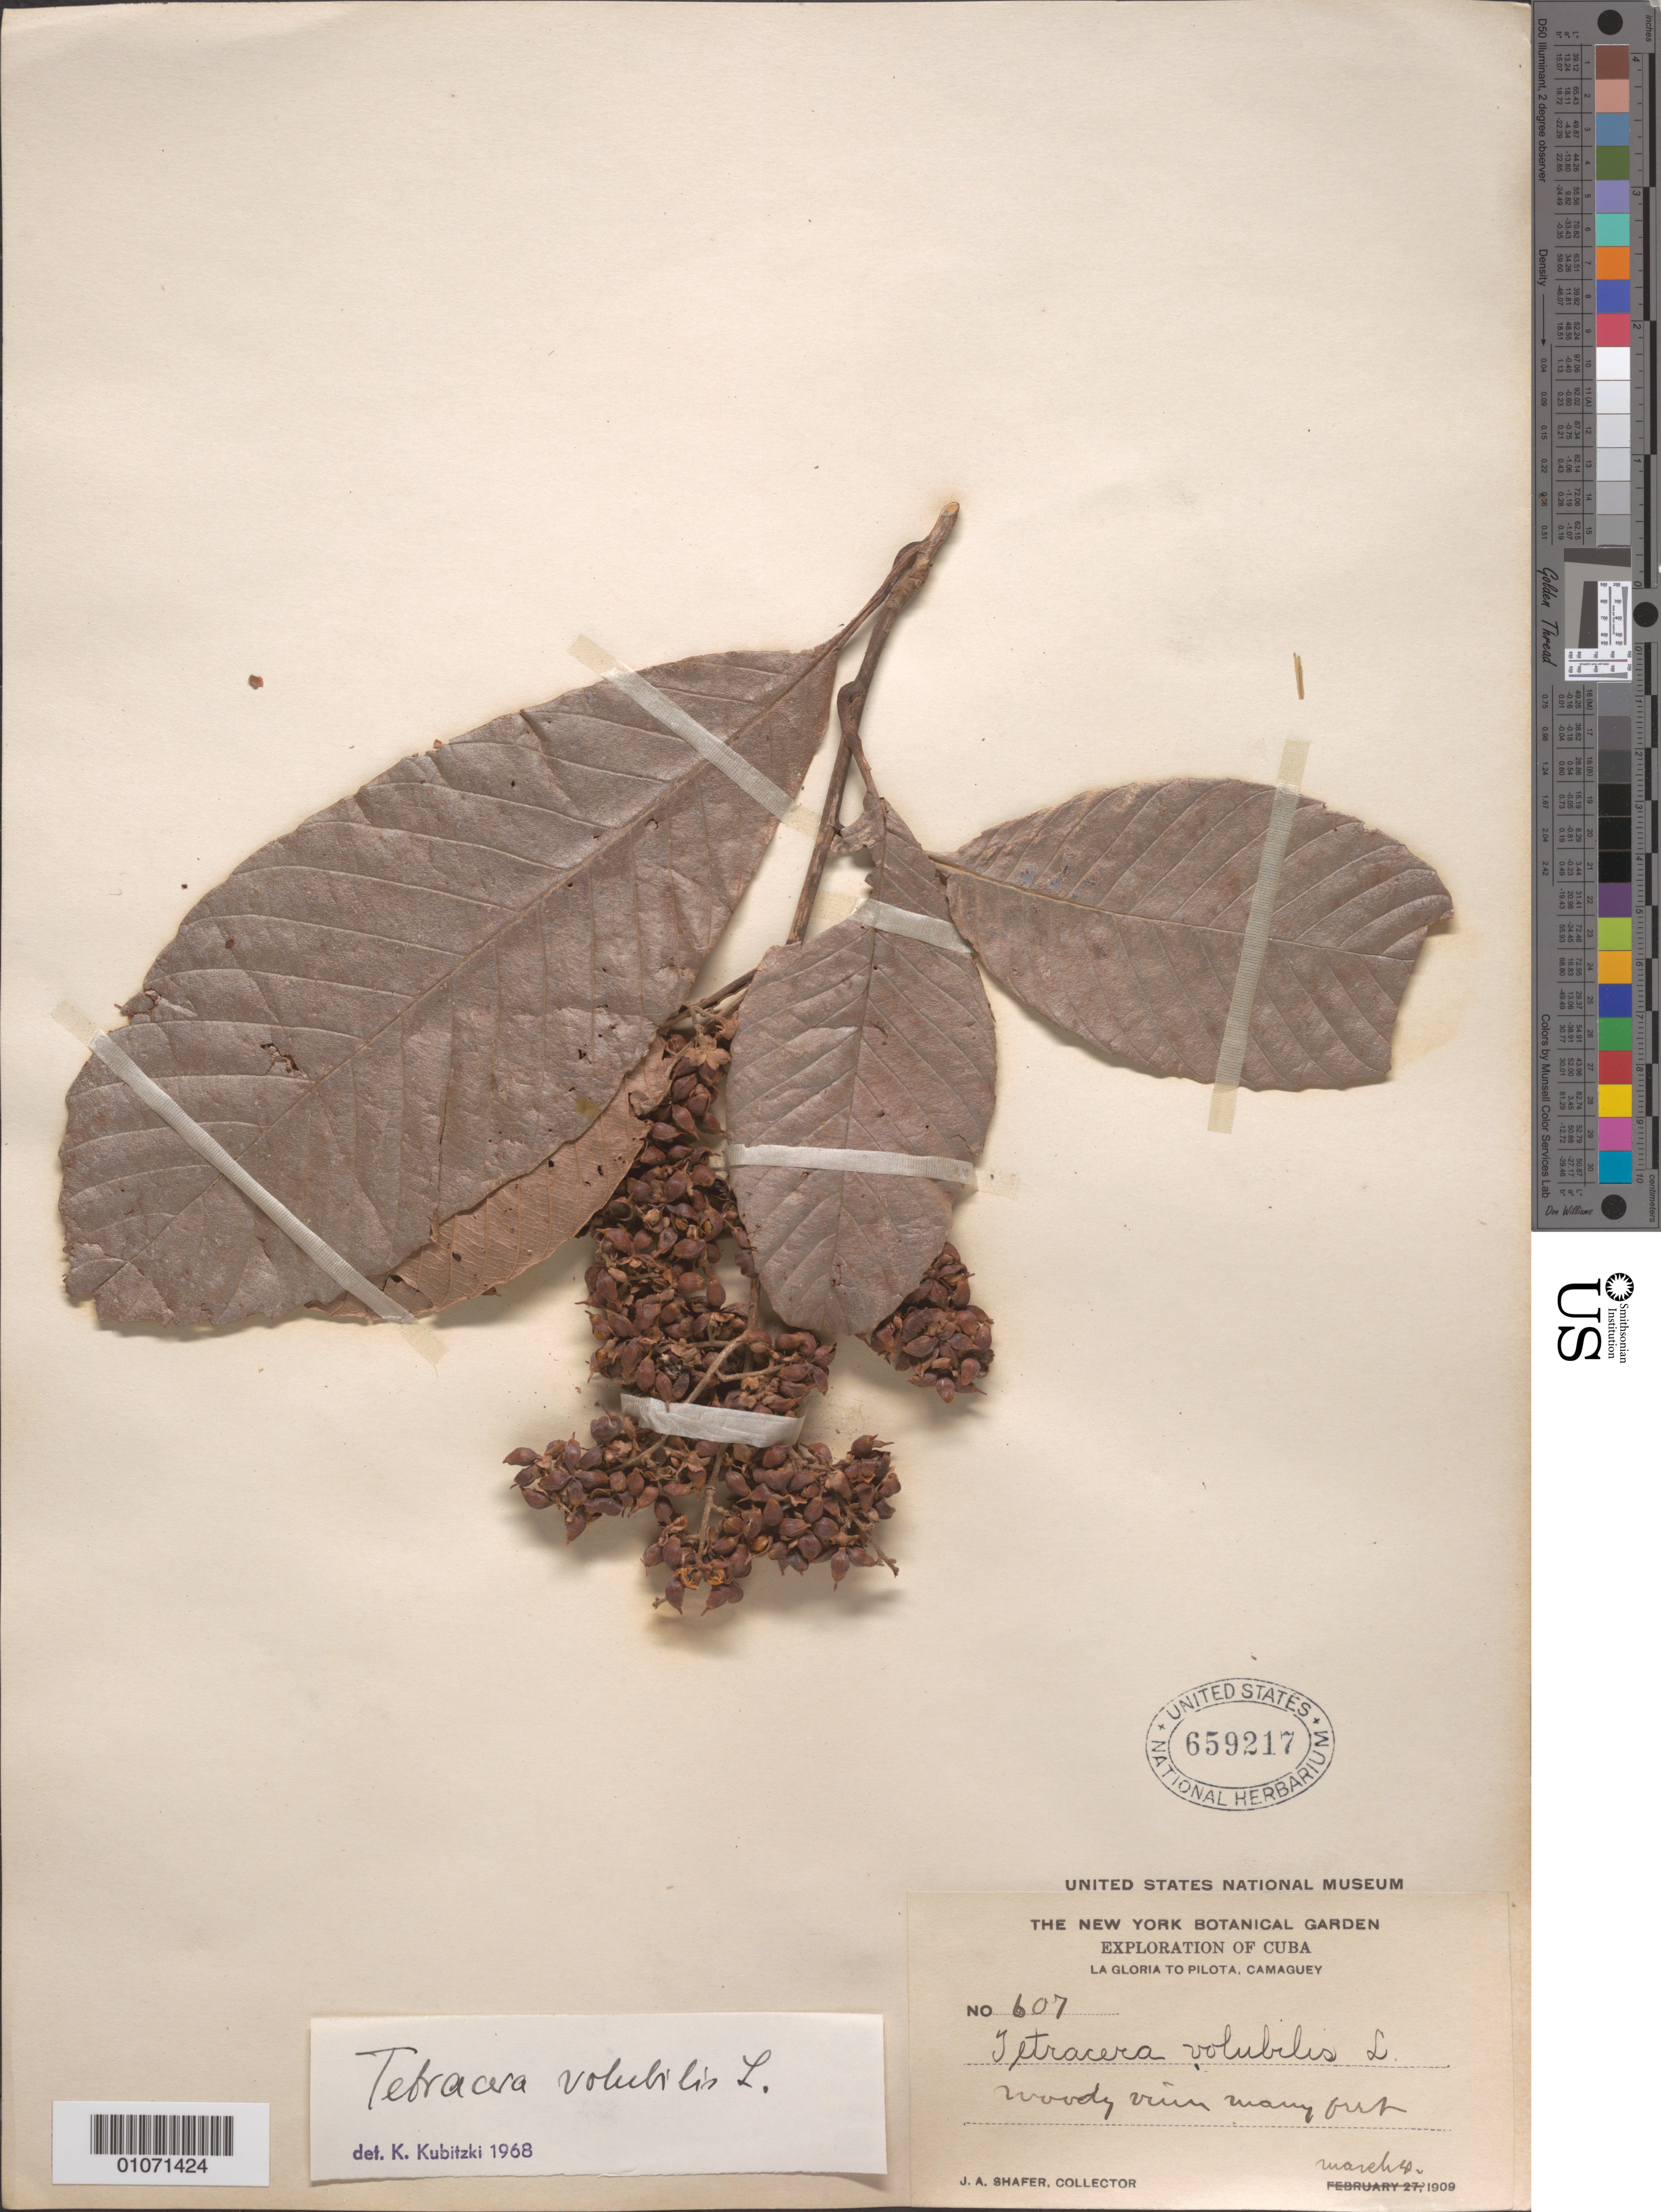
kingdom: Plantae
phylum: Tracheophyta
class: Magnoliopsida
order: Dilleniales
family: Dilleniaceae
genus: Tetracera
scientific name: Tetracera volubilis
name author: L.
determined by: Kubitzki, Klaus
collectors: J. A. Shafer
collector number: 607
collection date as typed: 04 Mar 1909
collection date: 1909-03-04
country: Cuba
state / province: Camaguey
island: Cuba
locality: La Gloria to Pilota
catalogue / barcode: US 659217